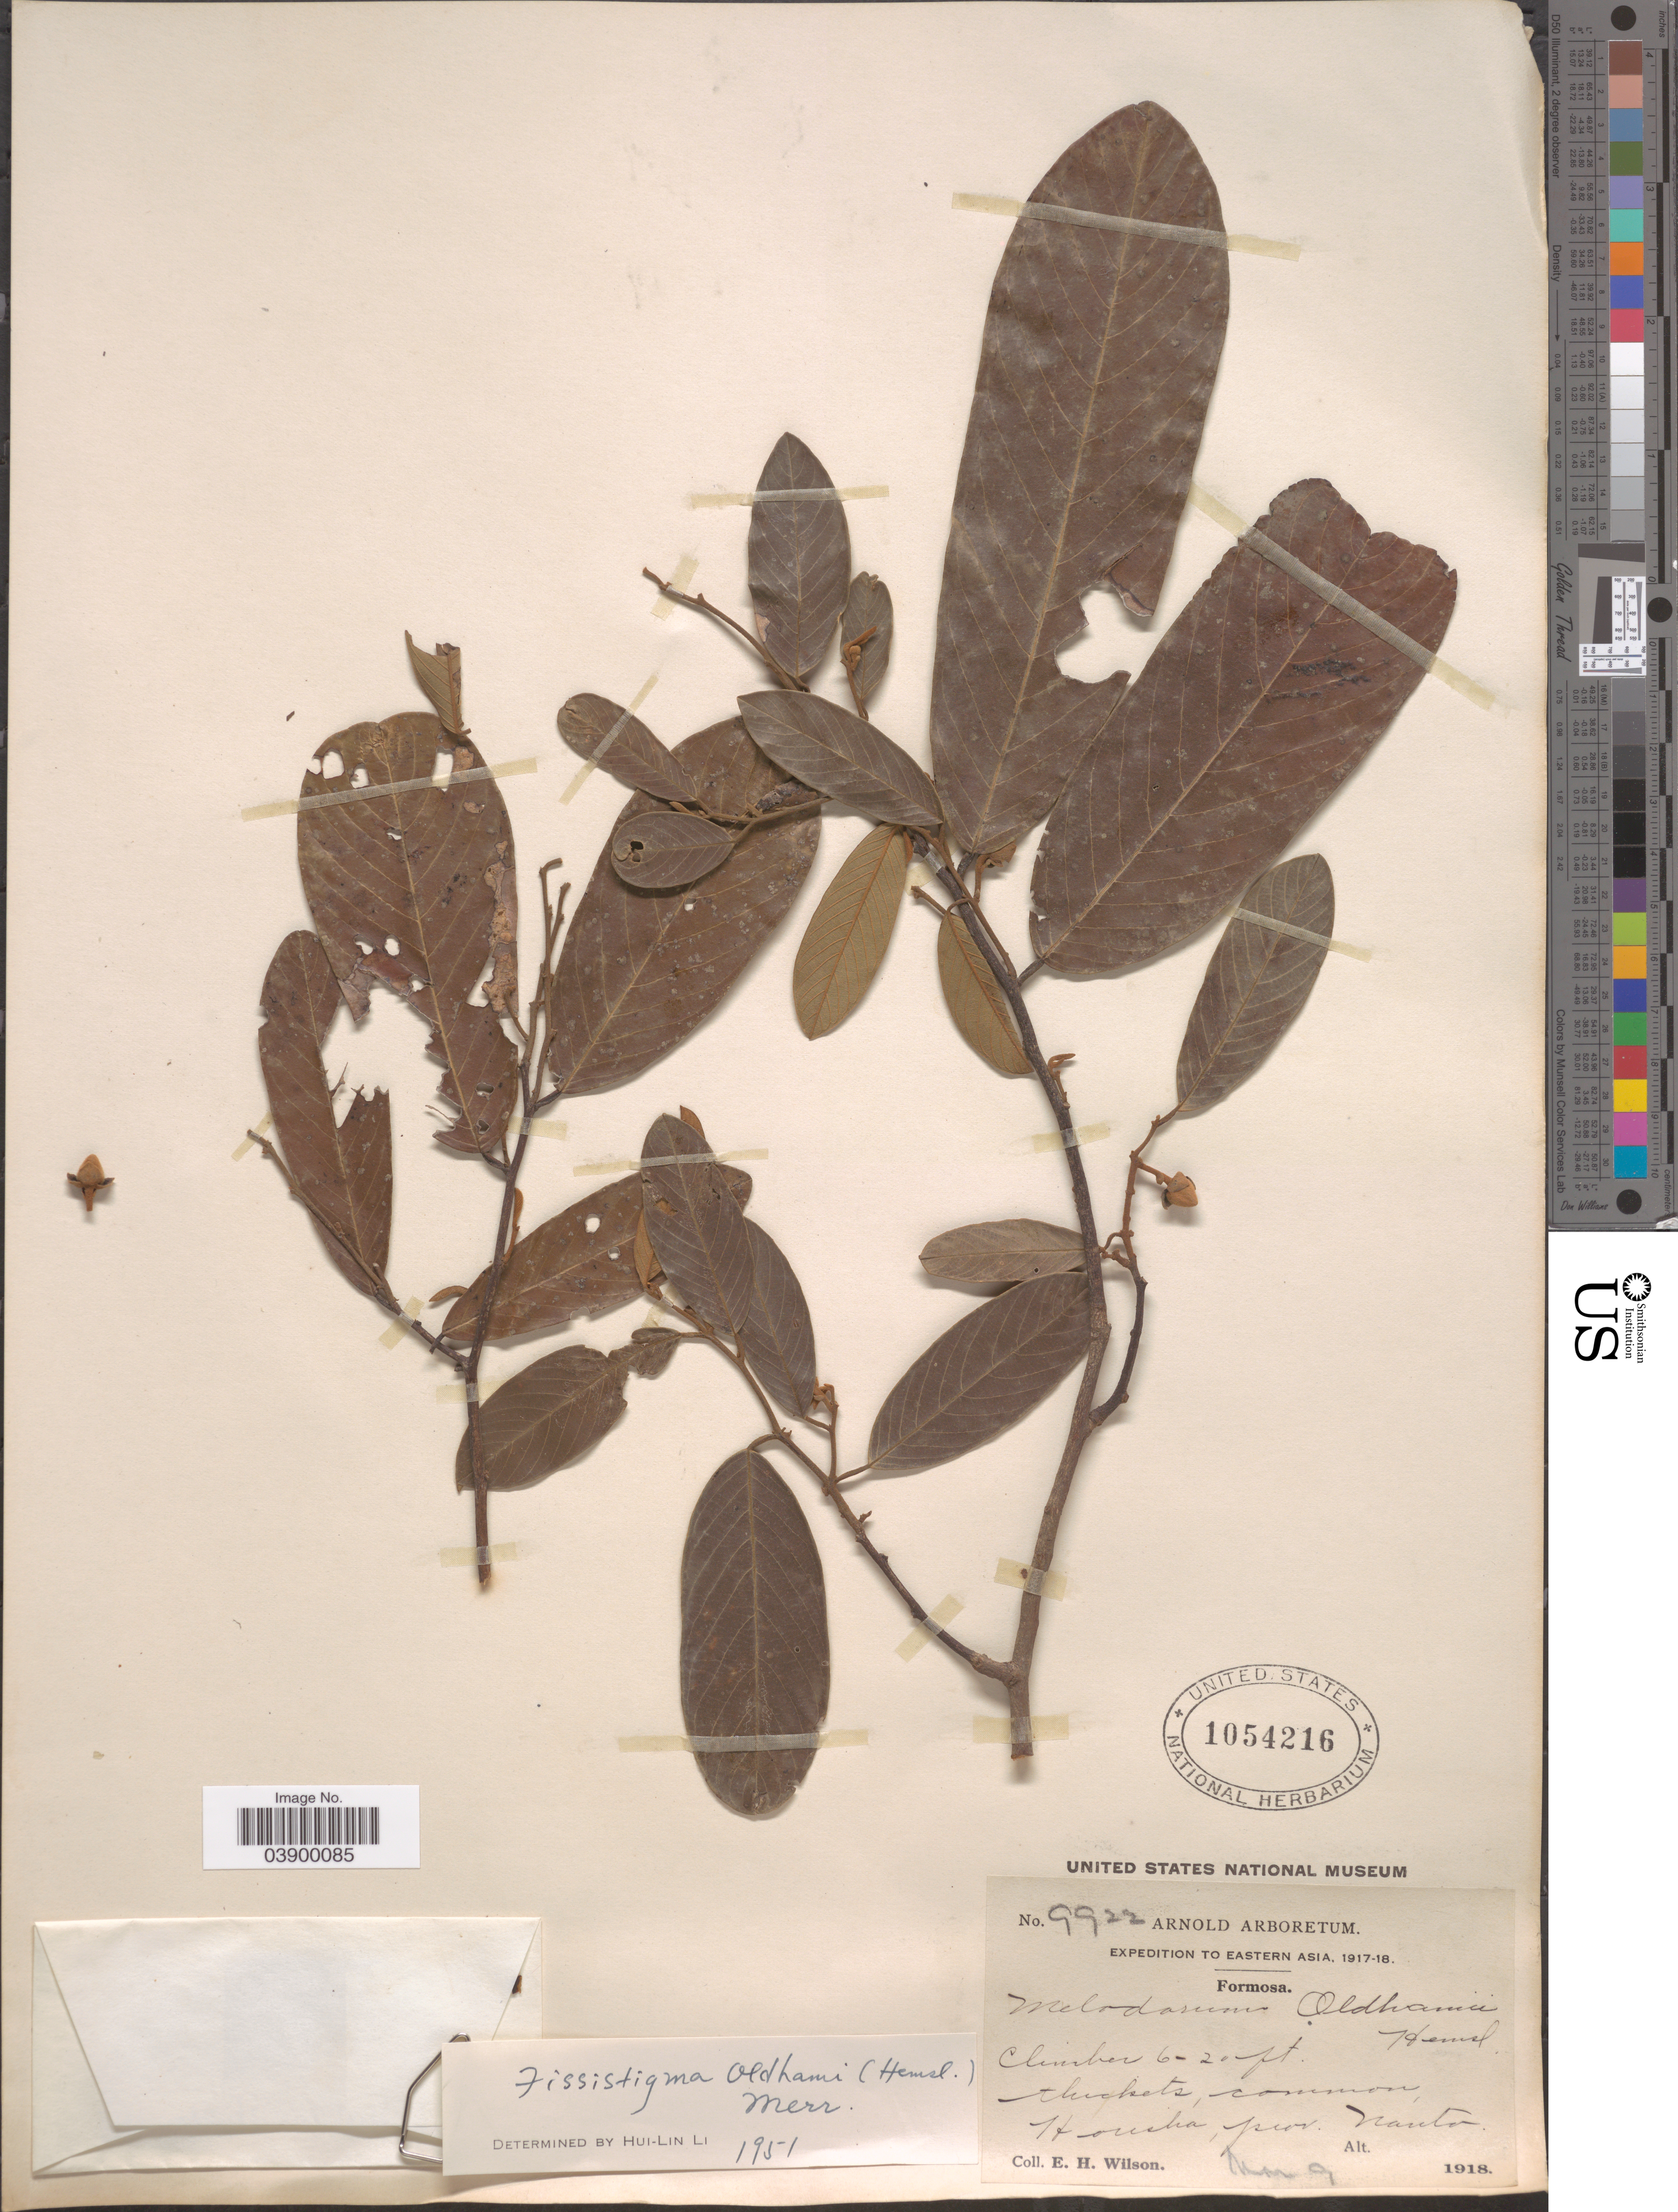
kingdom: Plantae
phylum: Tracheophyta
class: Magnoliopsida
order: Magnoliales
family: Annonaceae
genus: Fissistigma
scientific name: Fissistigma oldhamii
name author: (Hemsl.) Merr.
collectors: E. Wilson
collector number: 9922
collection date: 1918-05-09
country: Taiwan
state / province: Nantou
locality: Formosa. Honshu.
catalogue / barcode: US 1054216